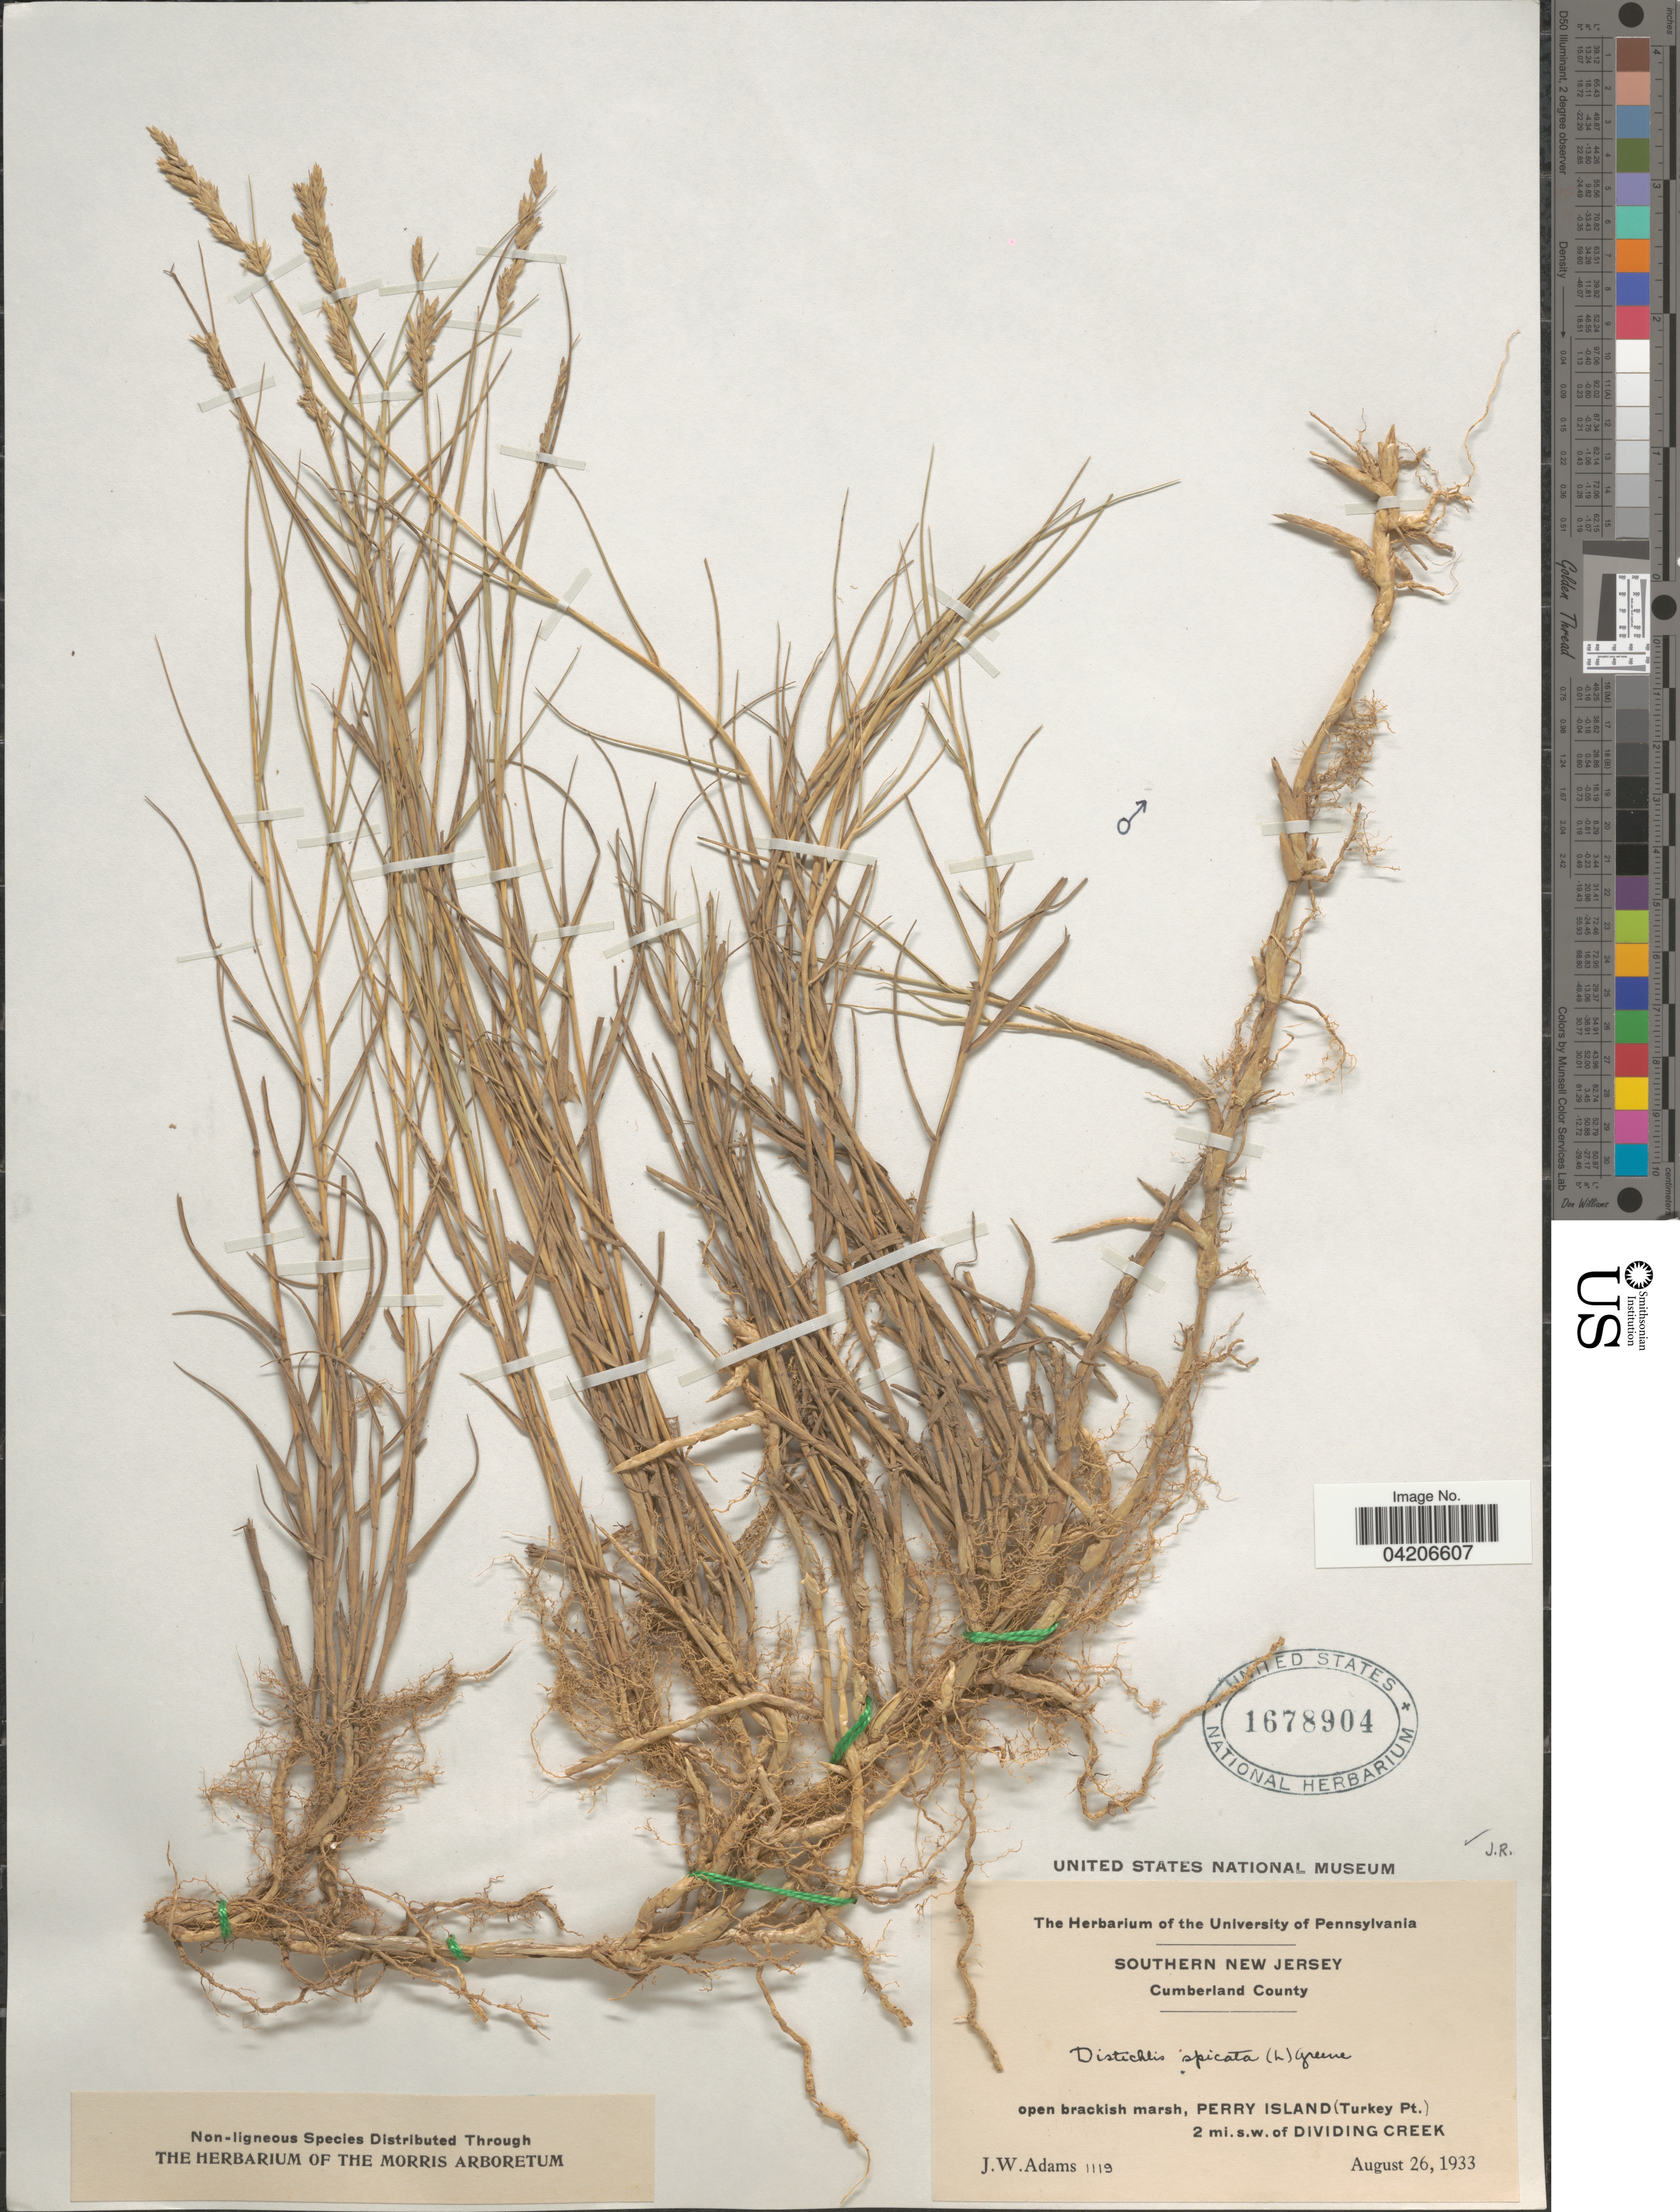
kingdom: Plantae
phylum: Tracheophyta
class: Liliopsida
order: Poales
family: Poaceae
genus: Distichlis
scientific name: Distichlis spicata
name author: (L.) Greene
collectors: J. Adams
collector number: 1119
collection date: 1933-08-26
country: United States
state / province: New Jersey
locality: Southern New Jersey. Cumberland County. Perry Island (Turkey Pt.) 2 mi. s.w. of Dividing Creek.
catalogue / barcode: US 1678904